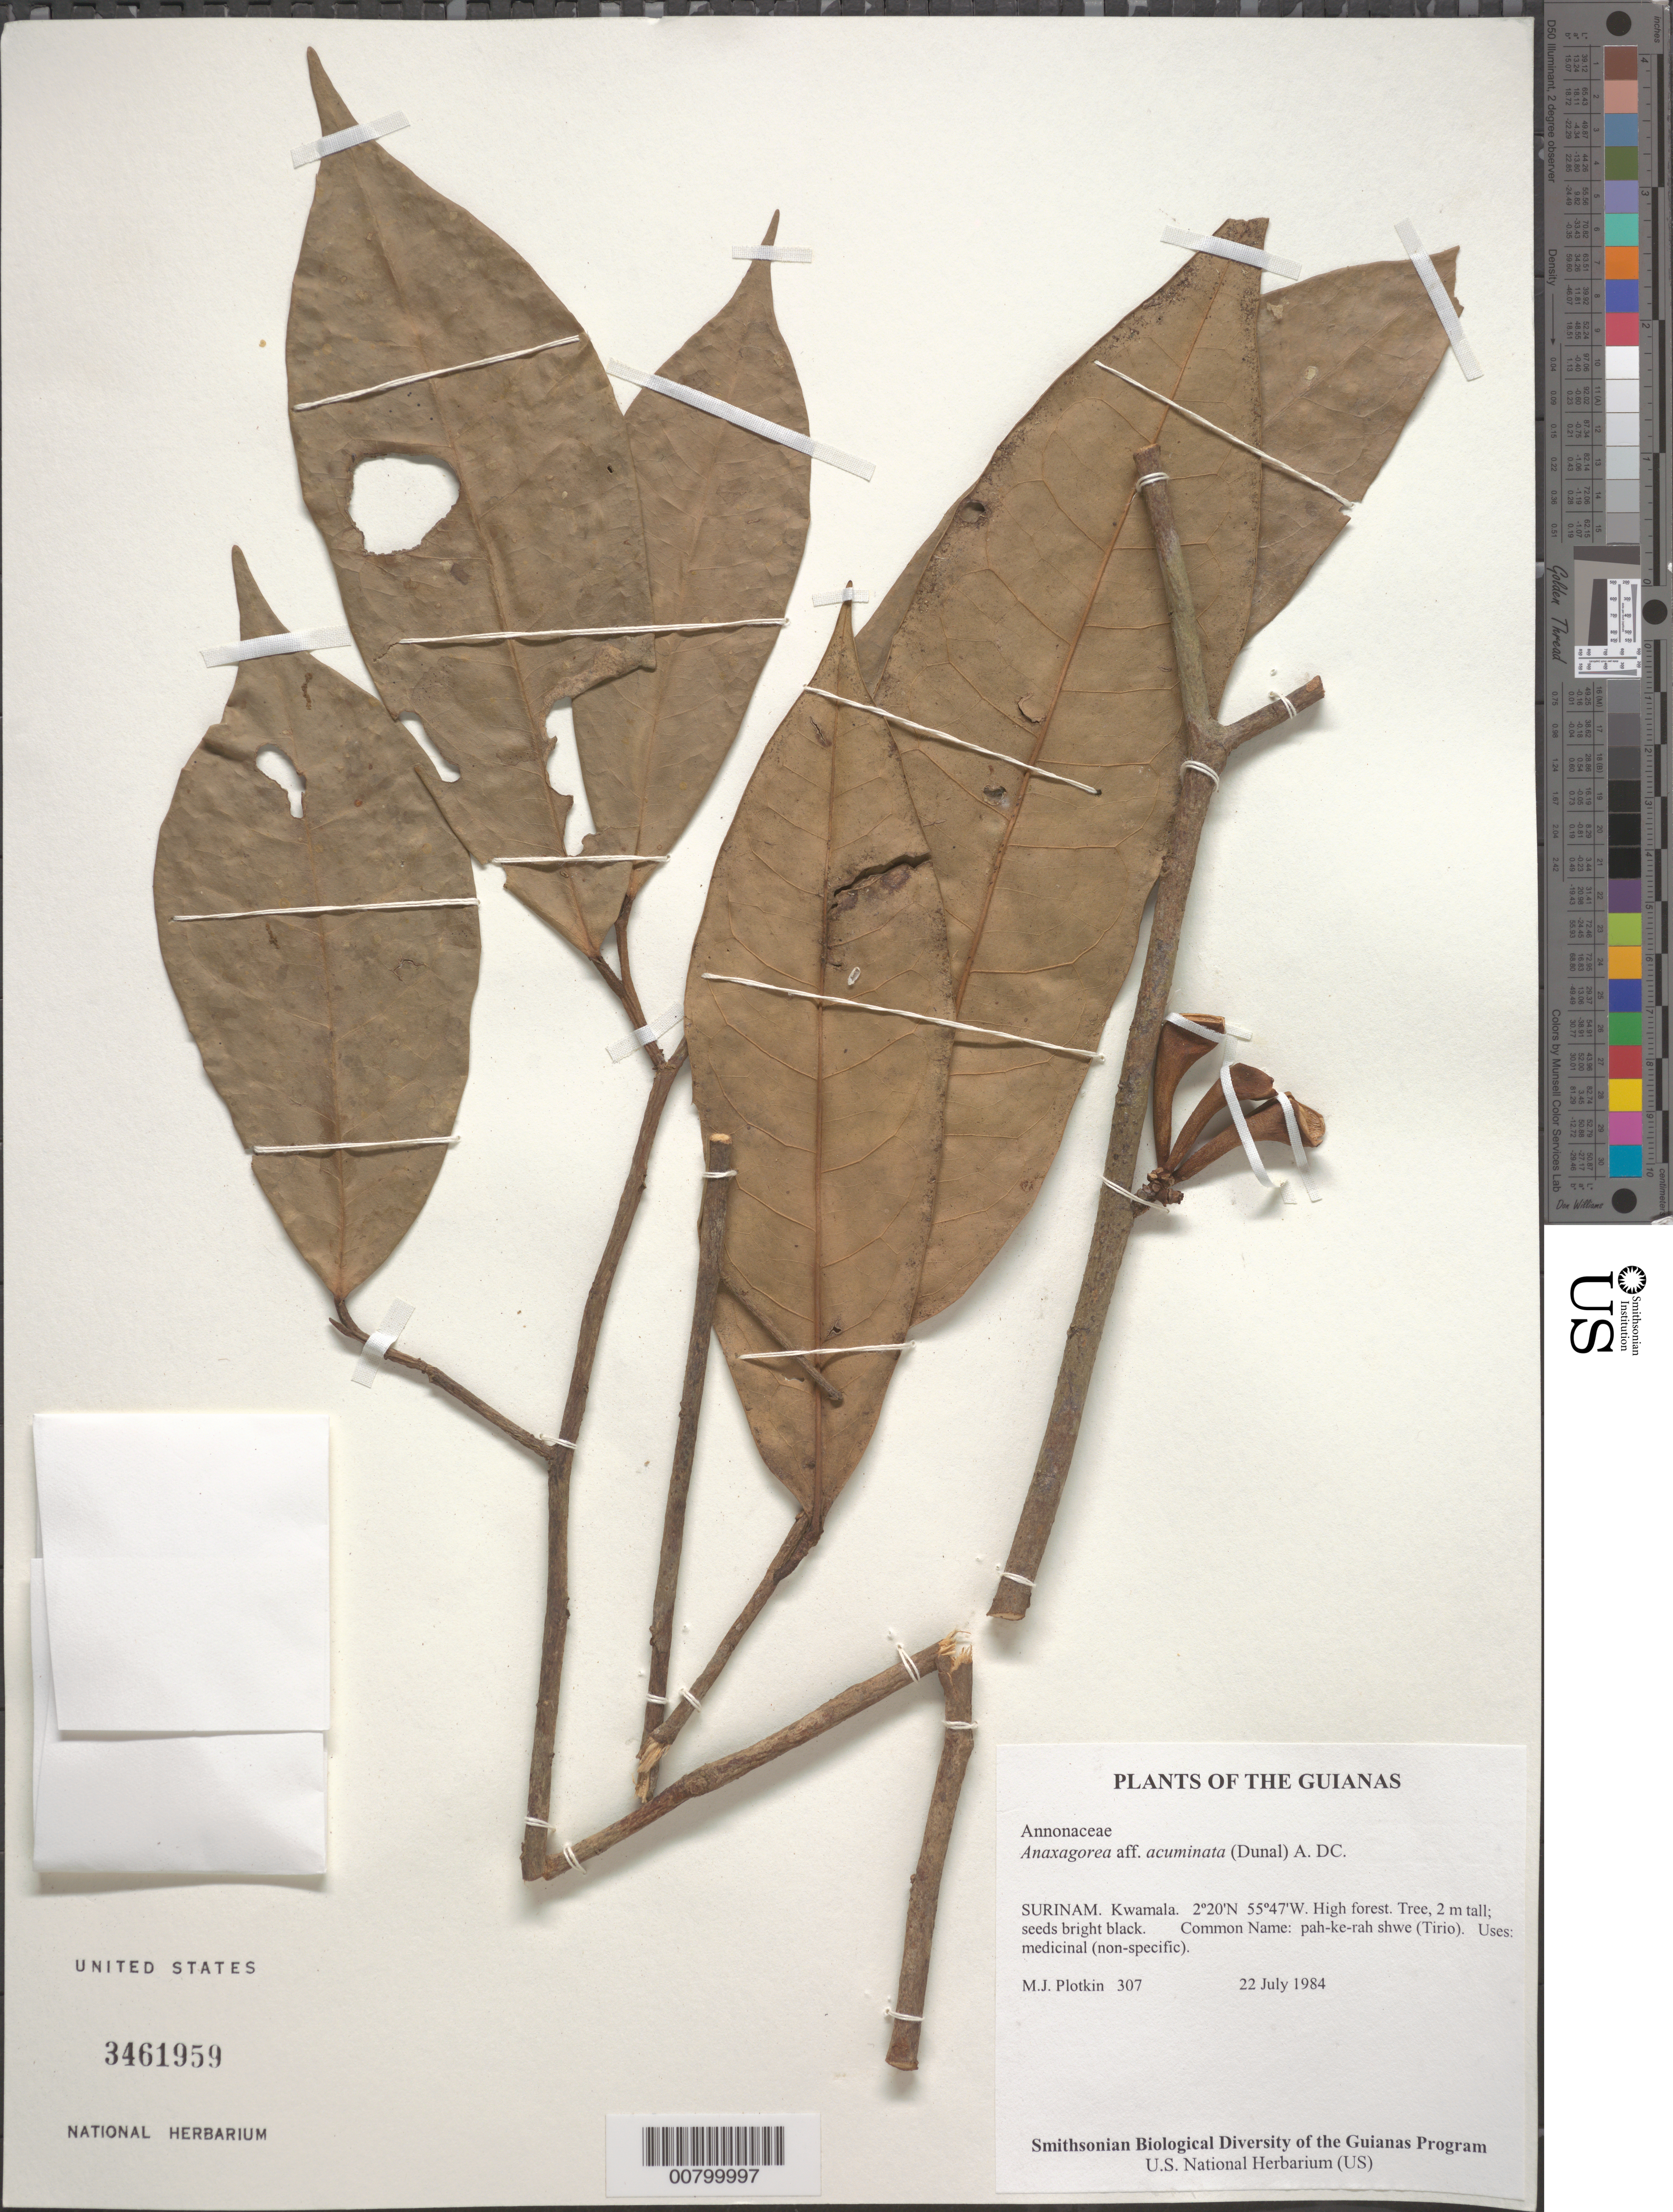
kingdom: Plantae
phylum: Tracheophyta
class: Magnoliopsida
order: Magnoliales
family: Annonaceae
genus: Anaxagorea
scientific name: Anaxagorea acuminata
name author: (Dunal) A. DC.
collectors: M. Plotkin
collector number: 307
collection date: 1984-07-22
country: Suriname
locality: The Guianas. Kwamala.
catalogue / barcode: US 3461959